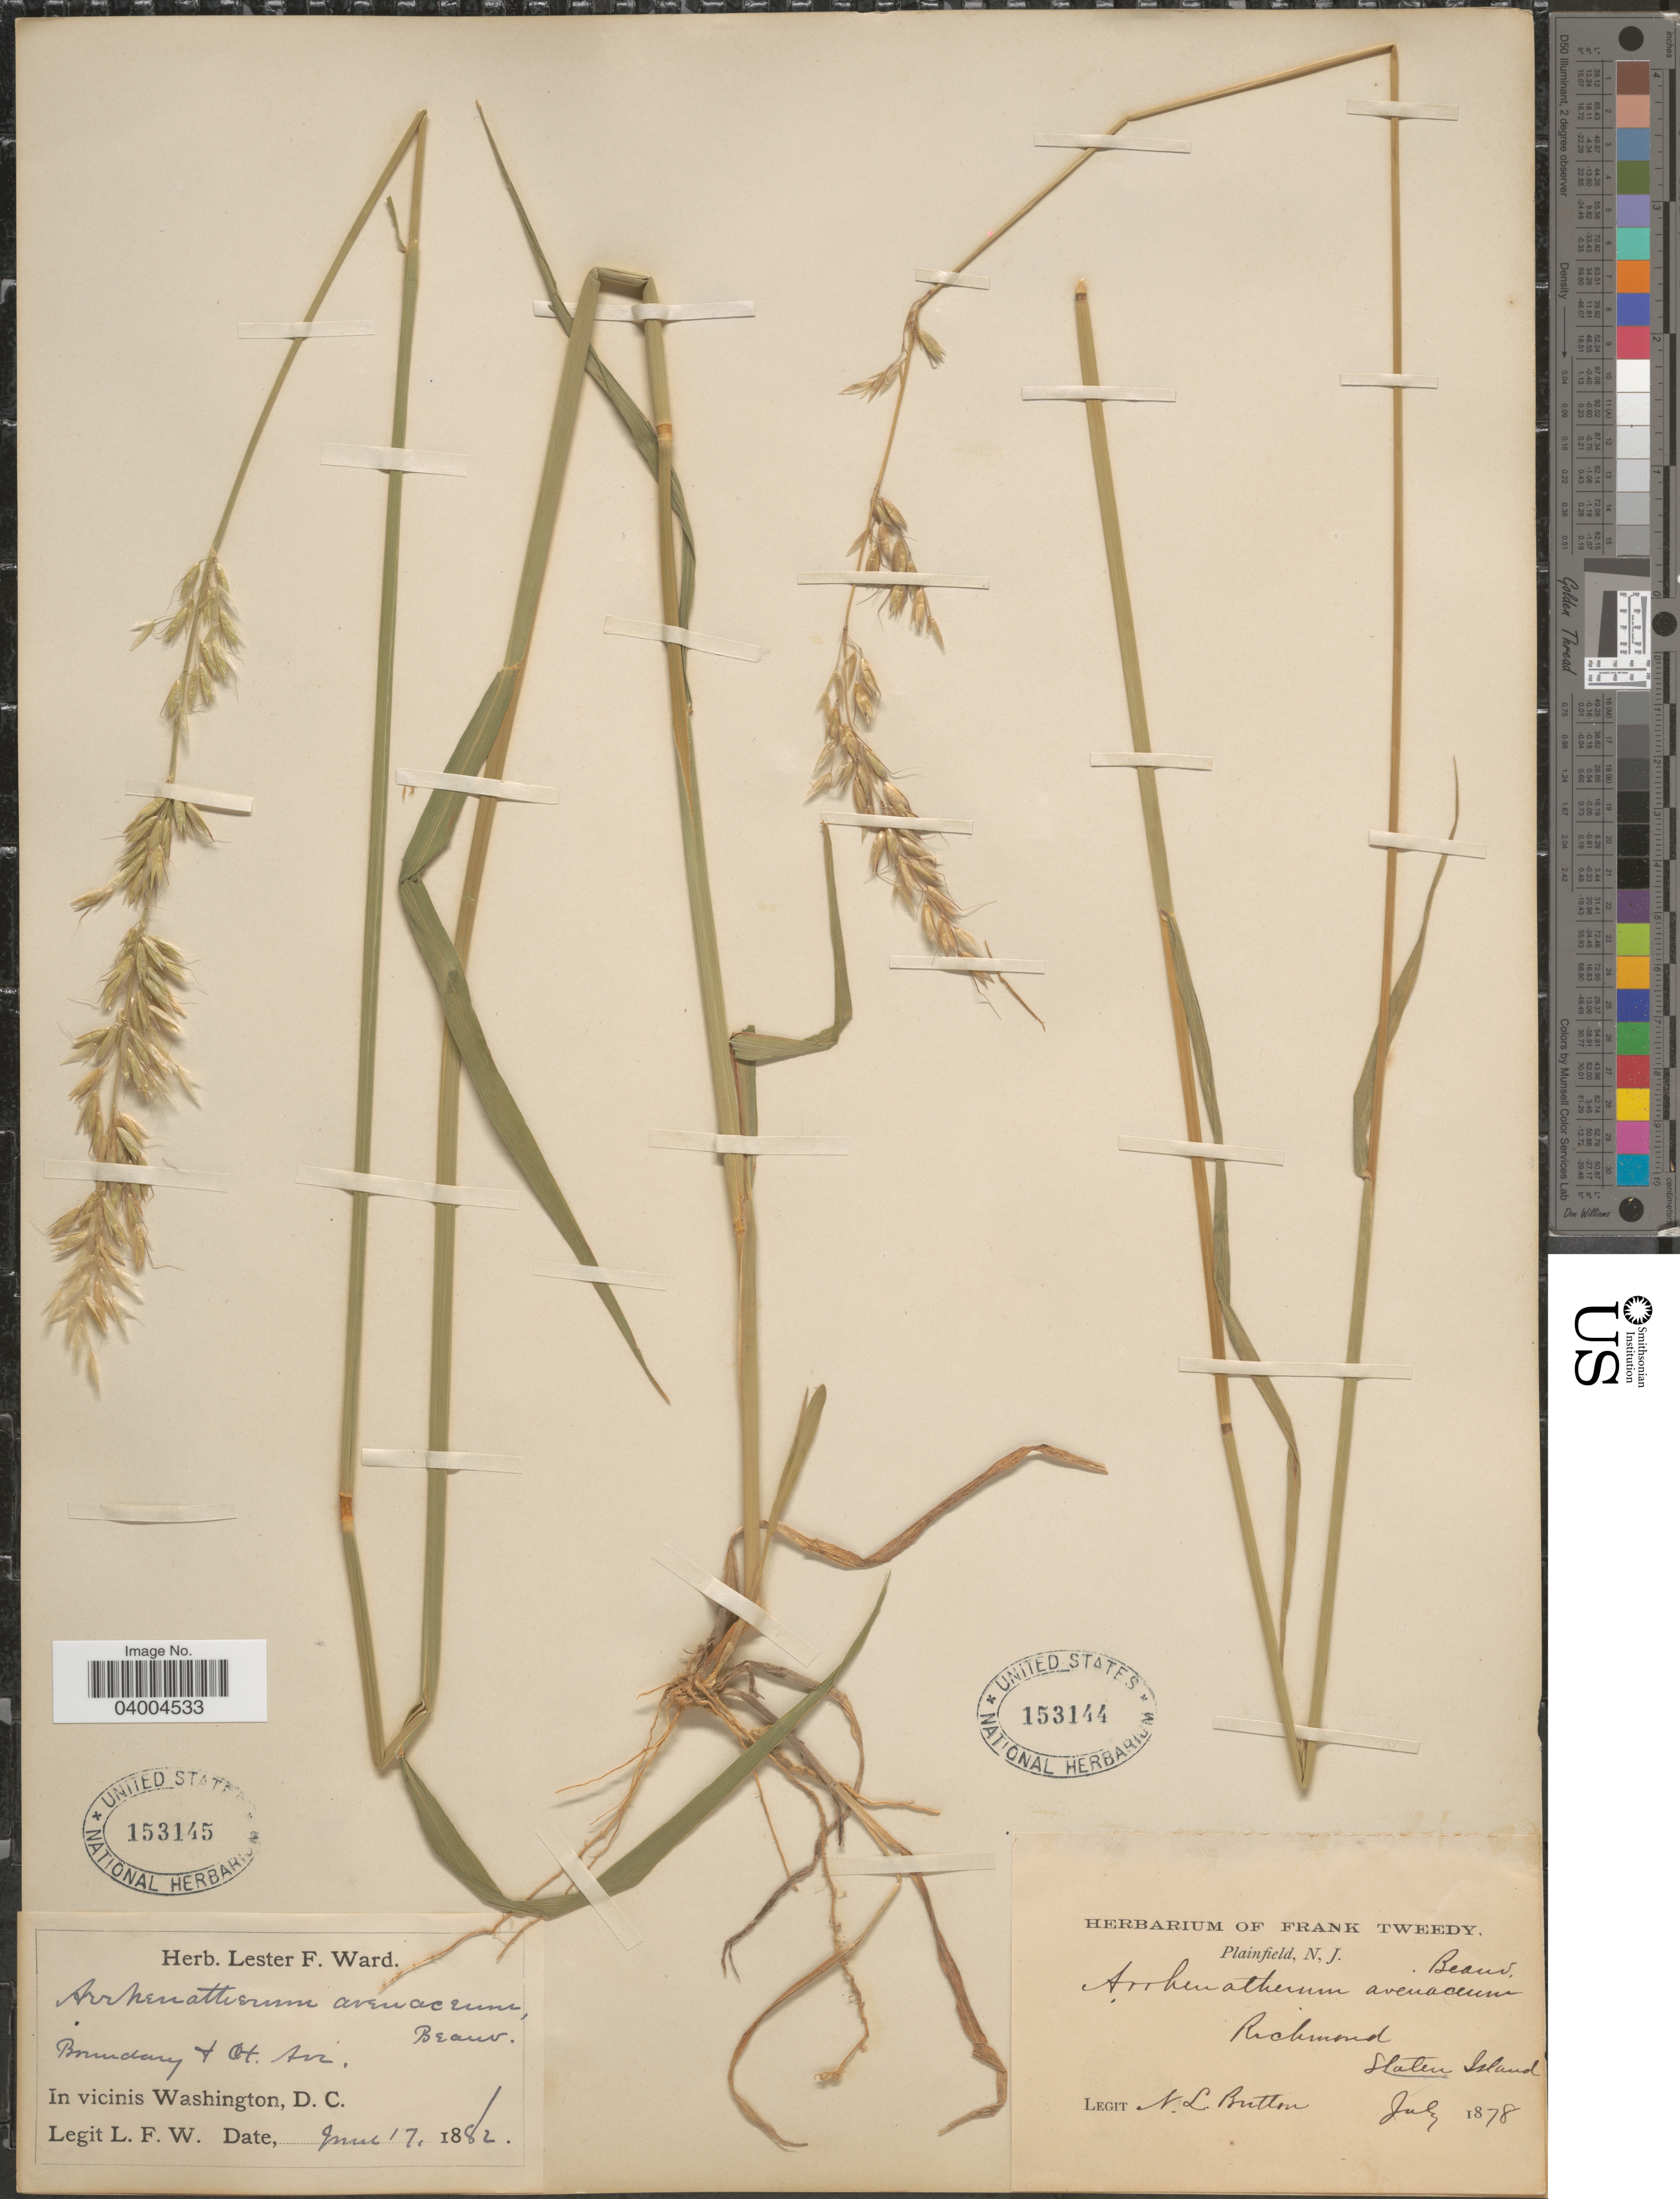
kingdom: Plantae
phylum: Tracheophyta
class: Liliopsida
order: Poales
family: Poaceae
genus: Arrhenatherum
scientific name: Arrhenatherum elatius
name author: (L.) J. Presl & C. Presl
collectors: N. Britton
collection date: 1878-07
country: United States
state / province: New York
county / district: Richmond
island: Staten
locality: Richmond, Slaten Island.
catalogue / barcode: US 183144-2